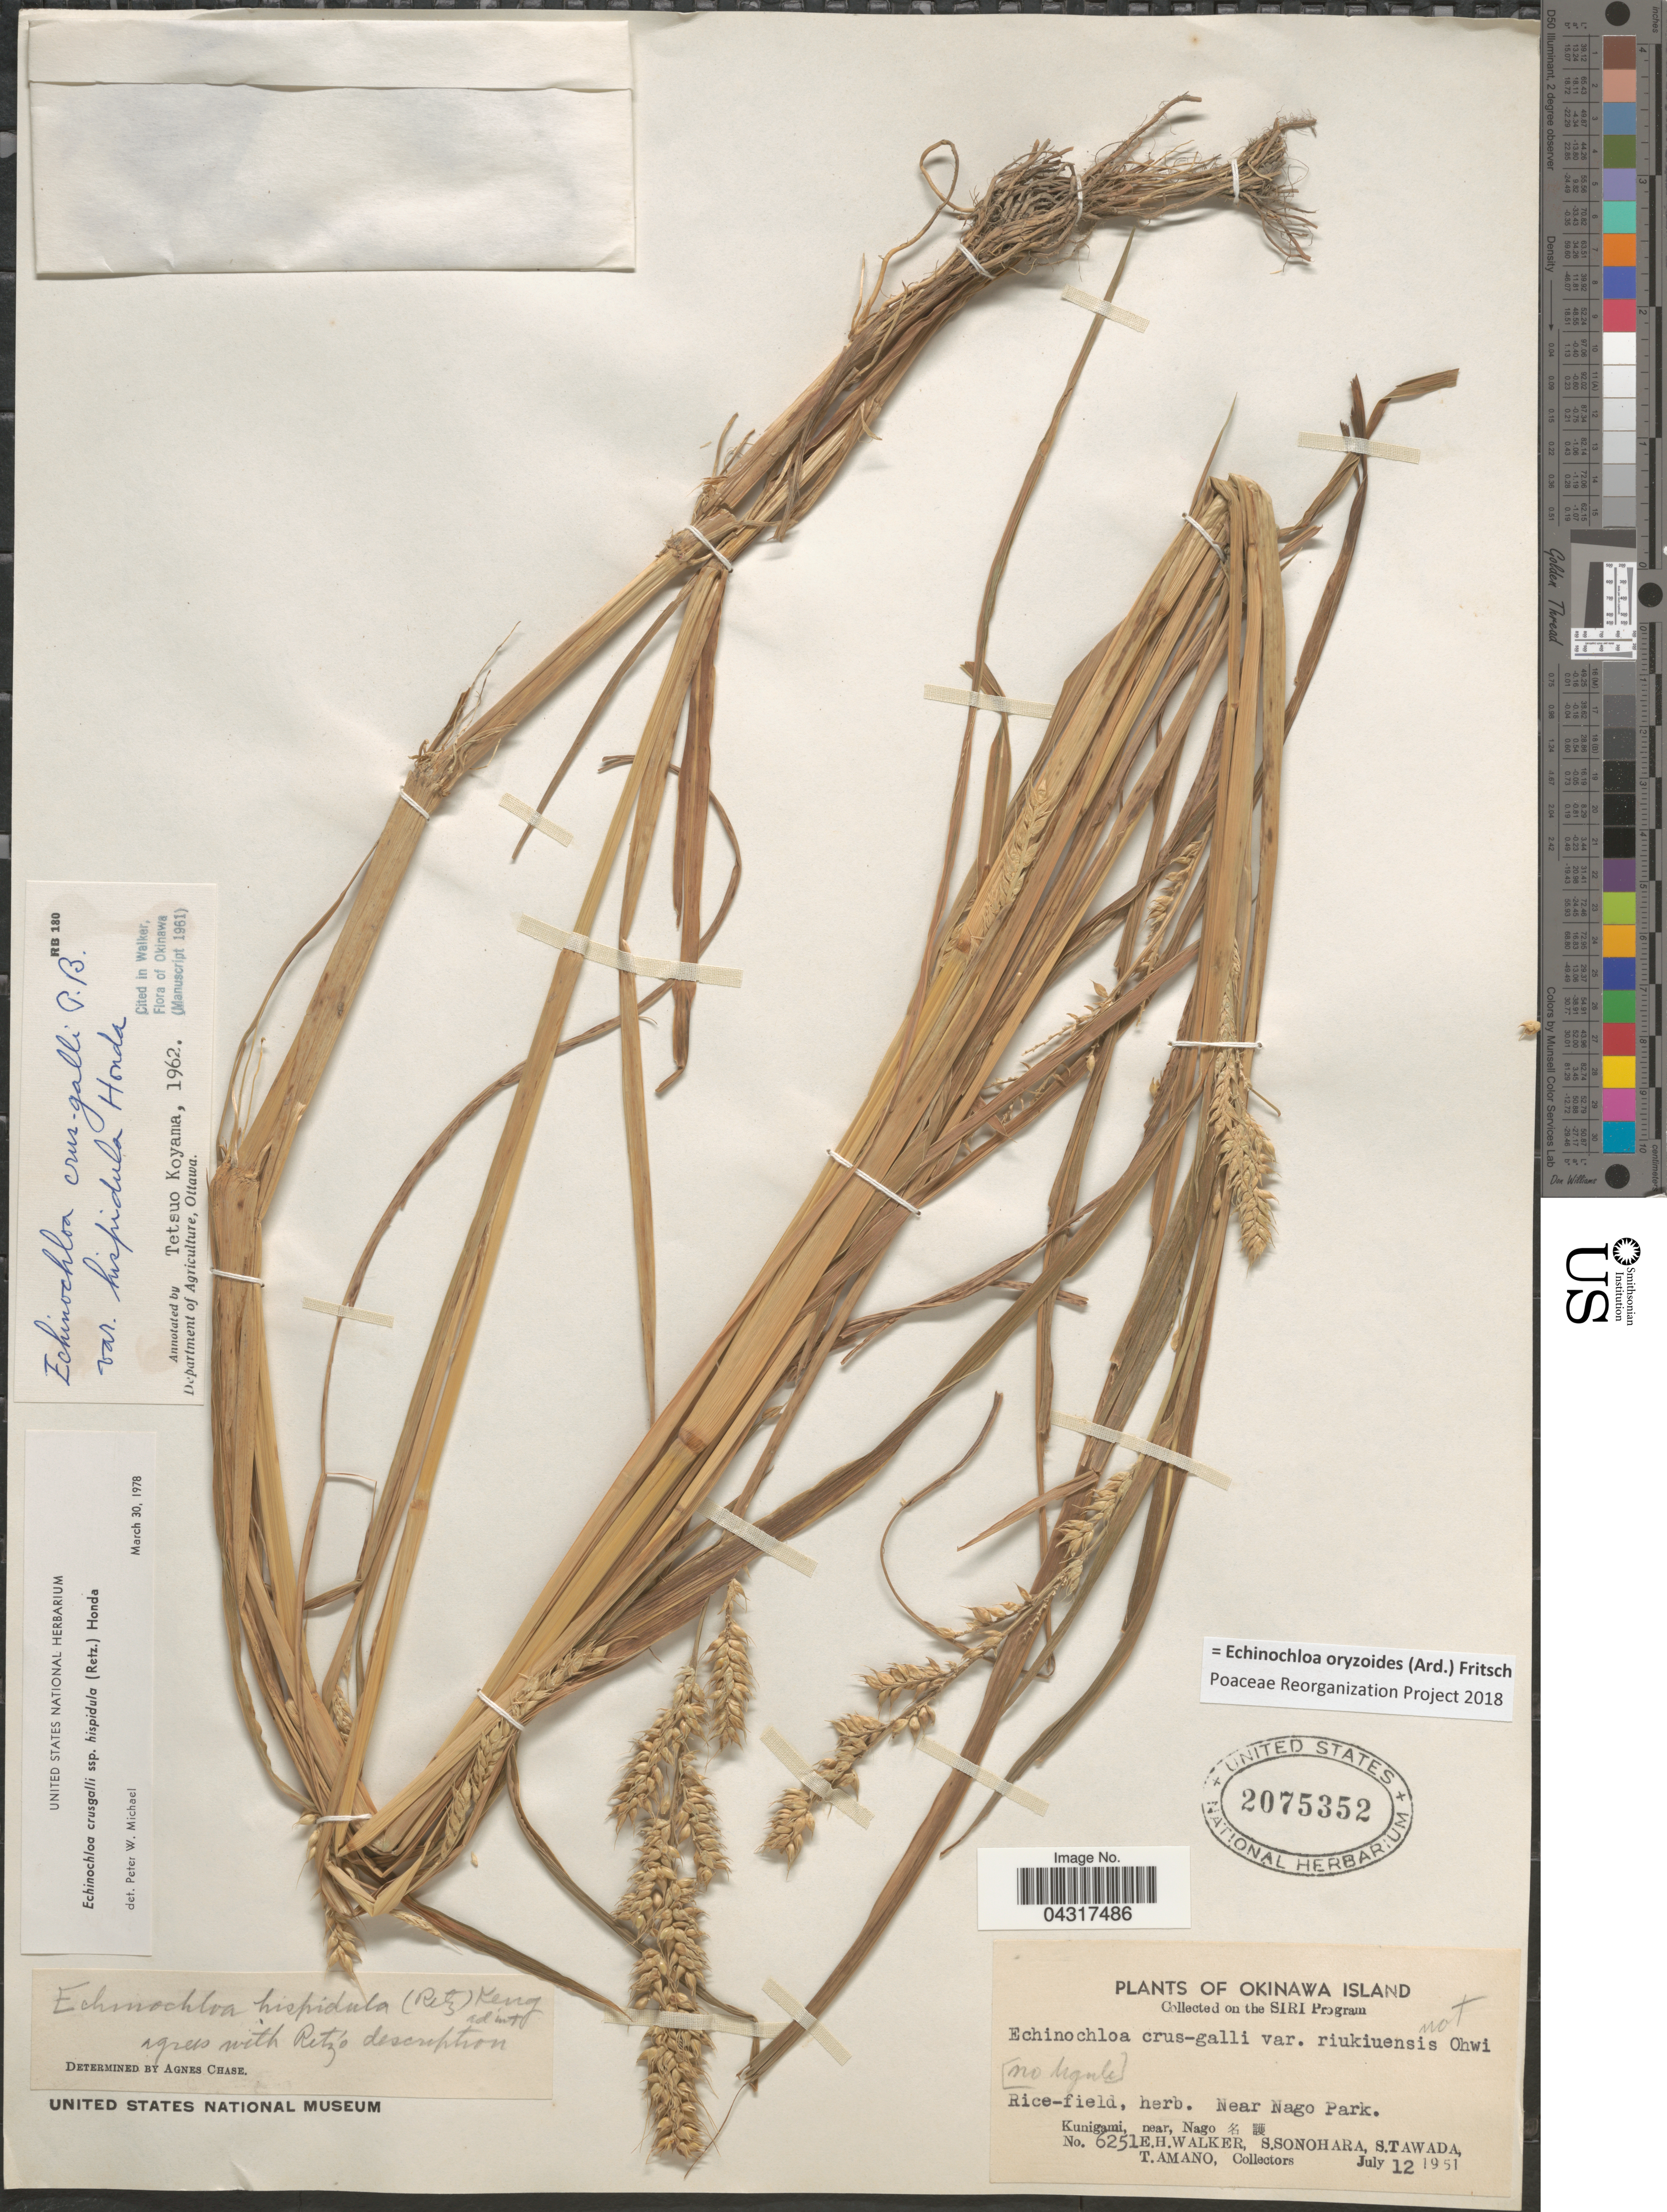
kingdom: Plantae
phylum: Tracheophyta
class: Liliopsida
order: Poales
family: Poaceae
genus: Echinochloa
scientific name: Echinochloa oryzoides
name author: (Ard.) Fritsch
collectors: E. H. Walker, S. Sonohara, S. Tawada & T. Amano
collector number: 6251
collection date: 1951-07-12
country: Japan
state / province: Okinawa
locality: Near Nago Park. Kunigami, near, Nago X.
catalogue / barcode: US 2075352